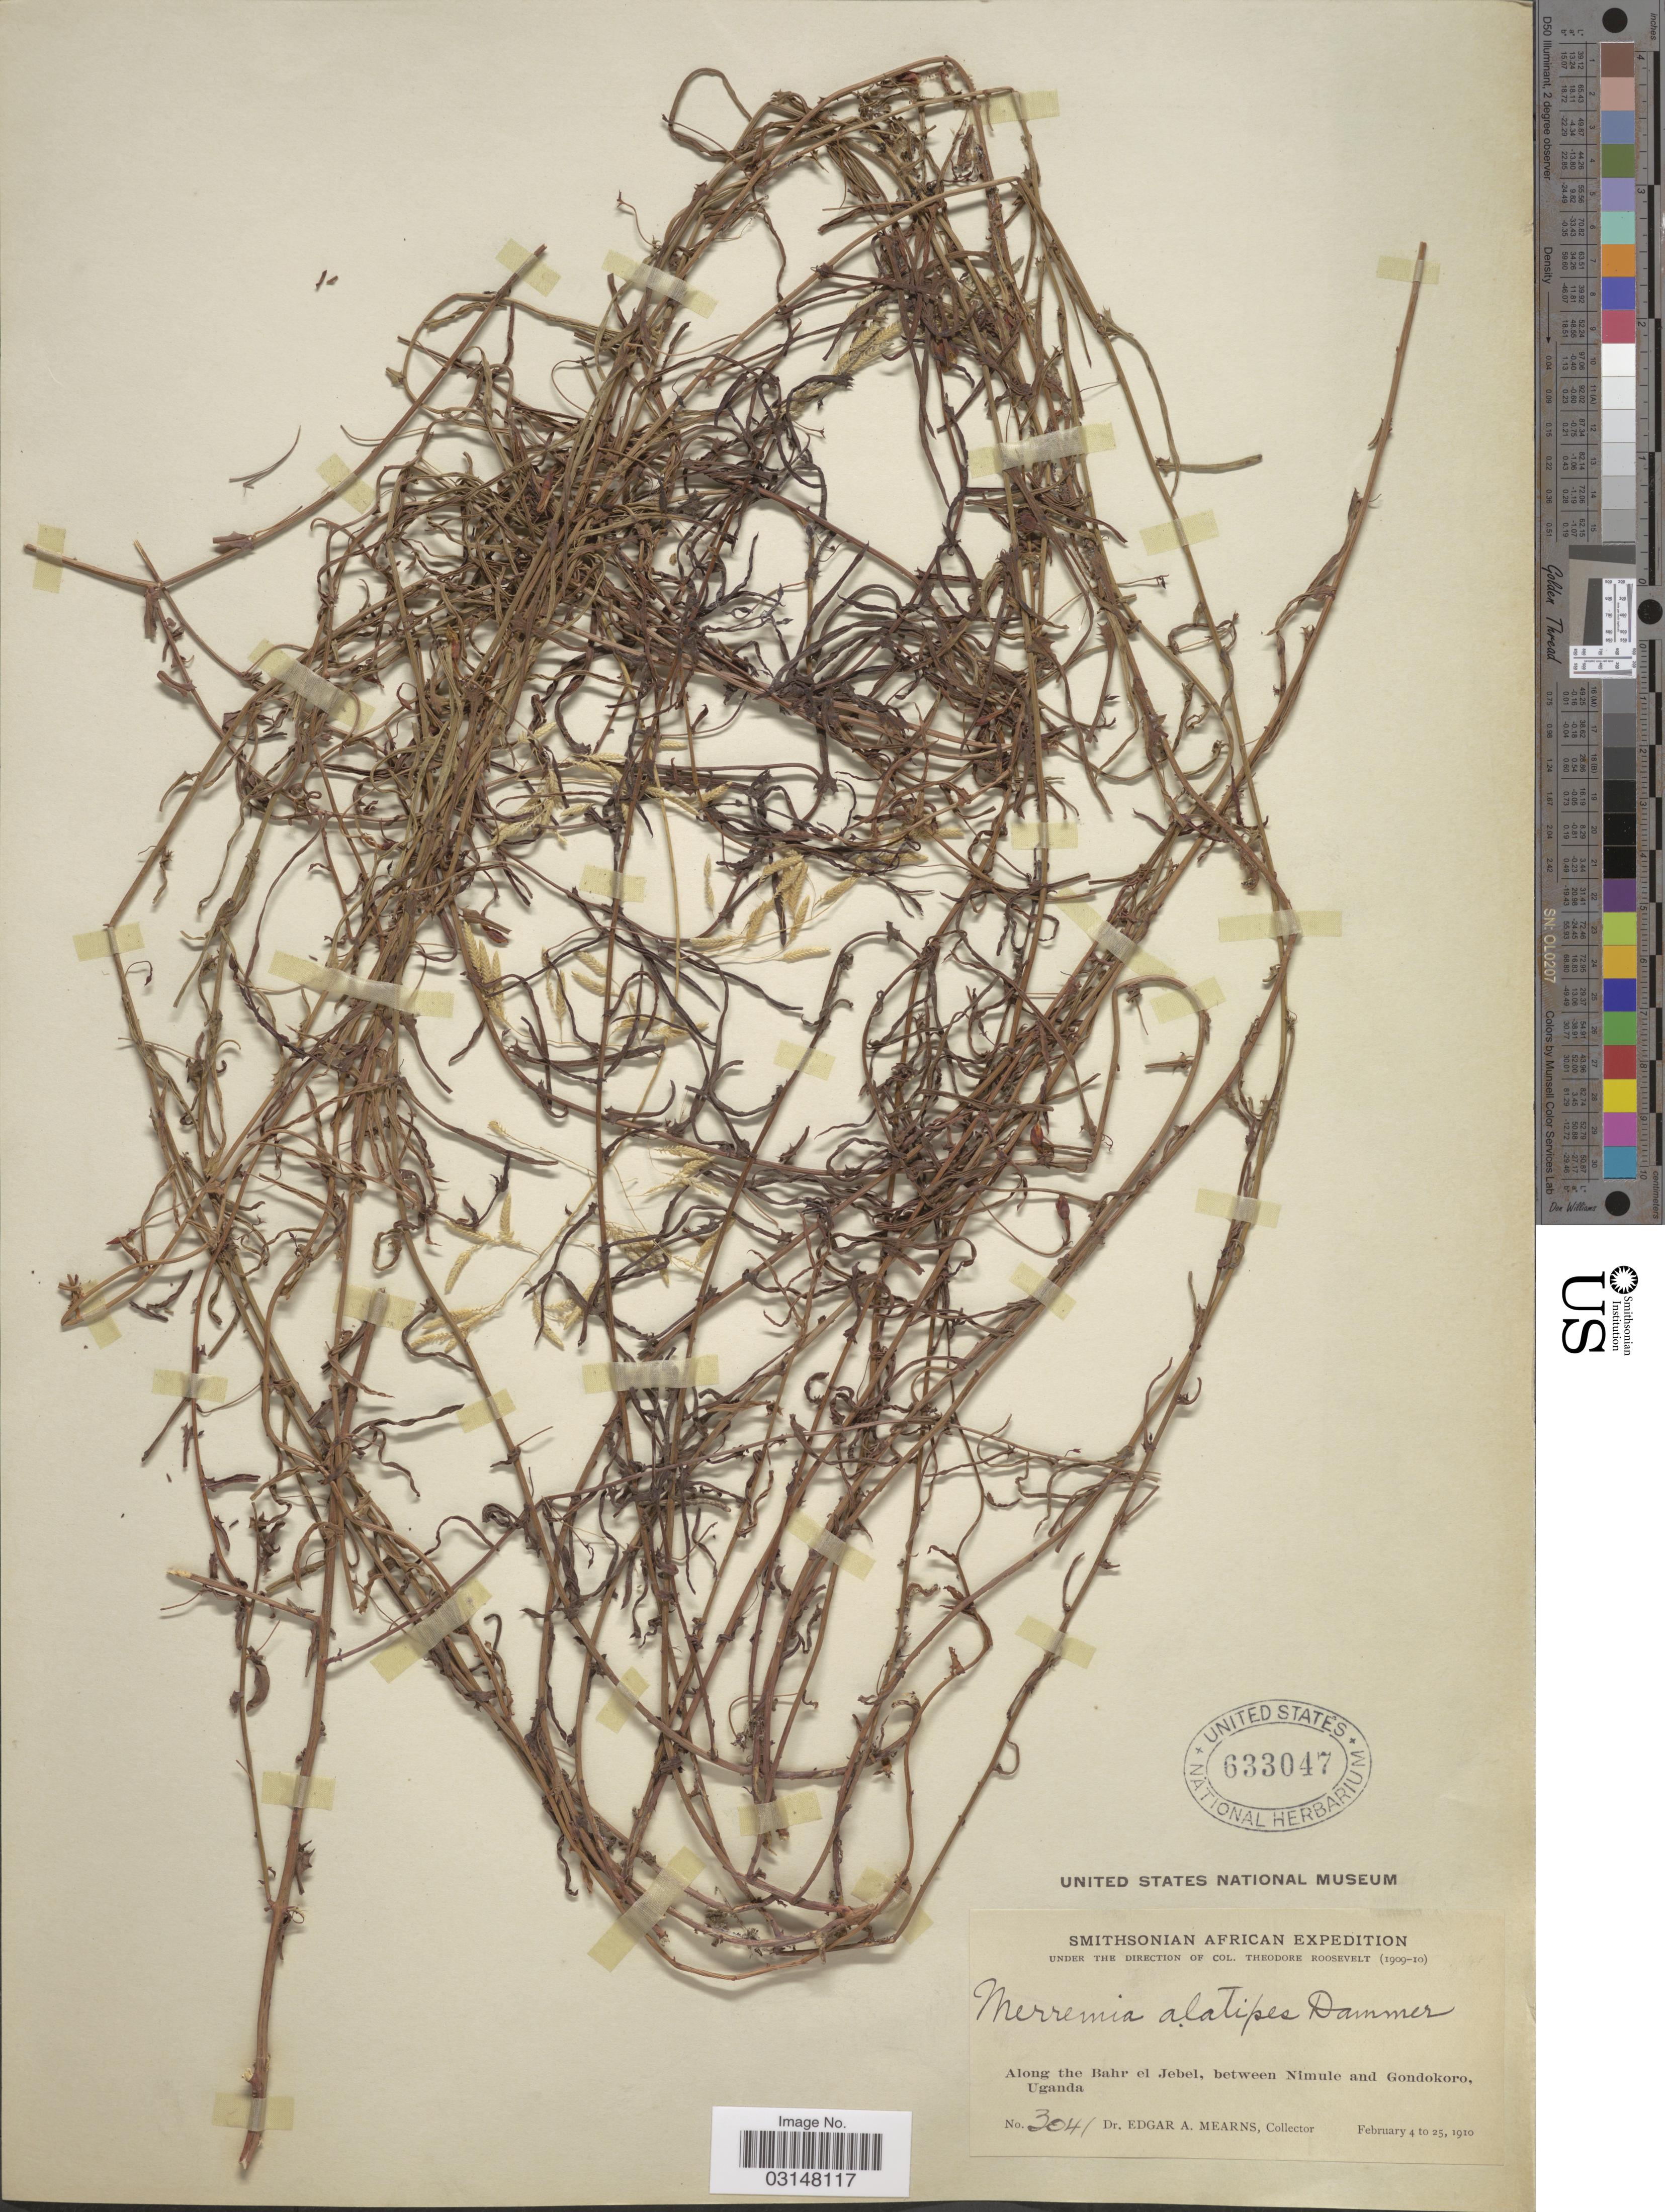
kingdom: Plantae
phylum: Tracheophyta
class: Magnoliopsida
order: Solanales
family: Convolvulaceae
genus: Xenostegia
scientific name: Xenostegia tridentata subsp. angustifolia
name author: Lejoly & Lisowski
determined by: Strong, Mark T., (BOT), Smithsonian Institution - National Museum of Natural History (UNITED STATES)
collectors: E. A. Mearns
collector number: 3041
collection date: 1910-02-04/1910-02-25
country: Uganda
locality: Along the Bahr el Jebel, between Nimule and Gondokoro.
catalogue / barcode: US 633047